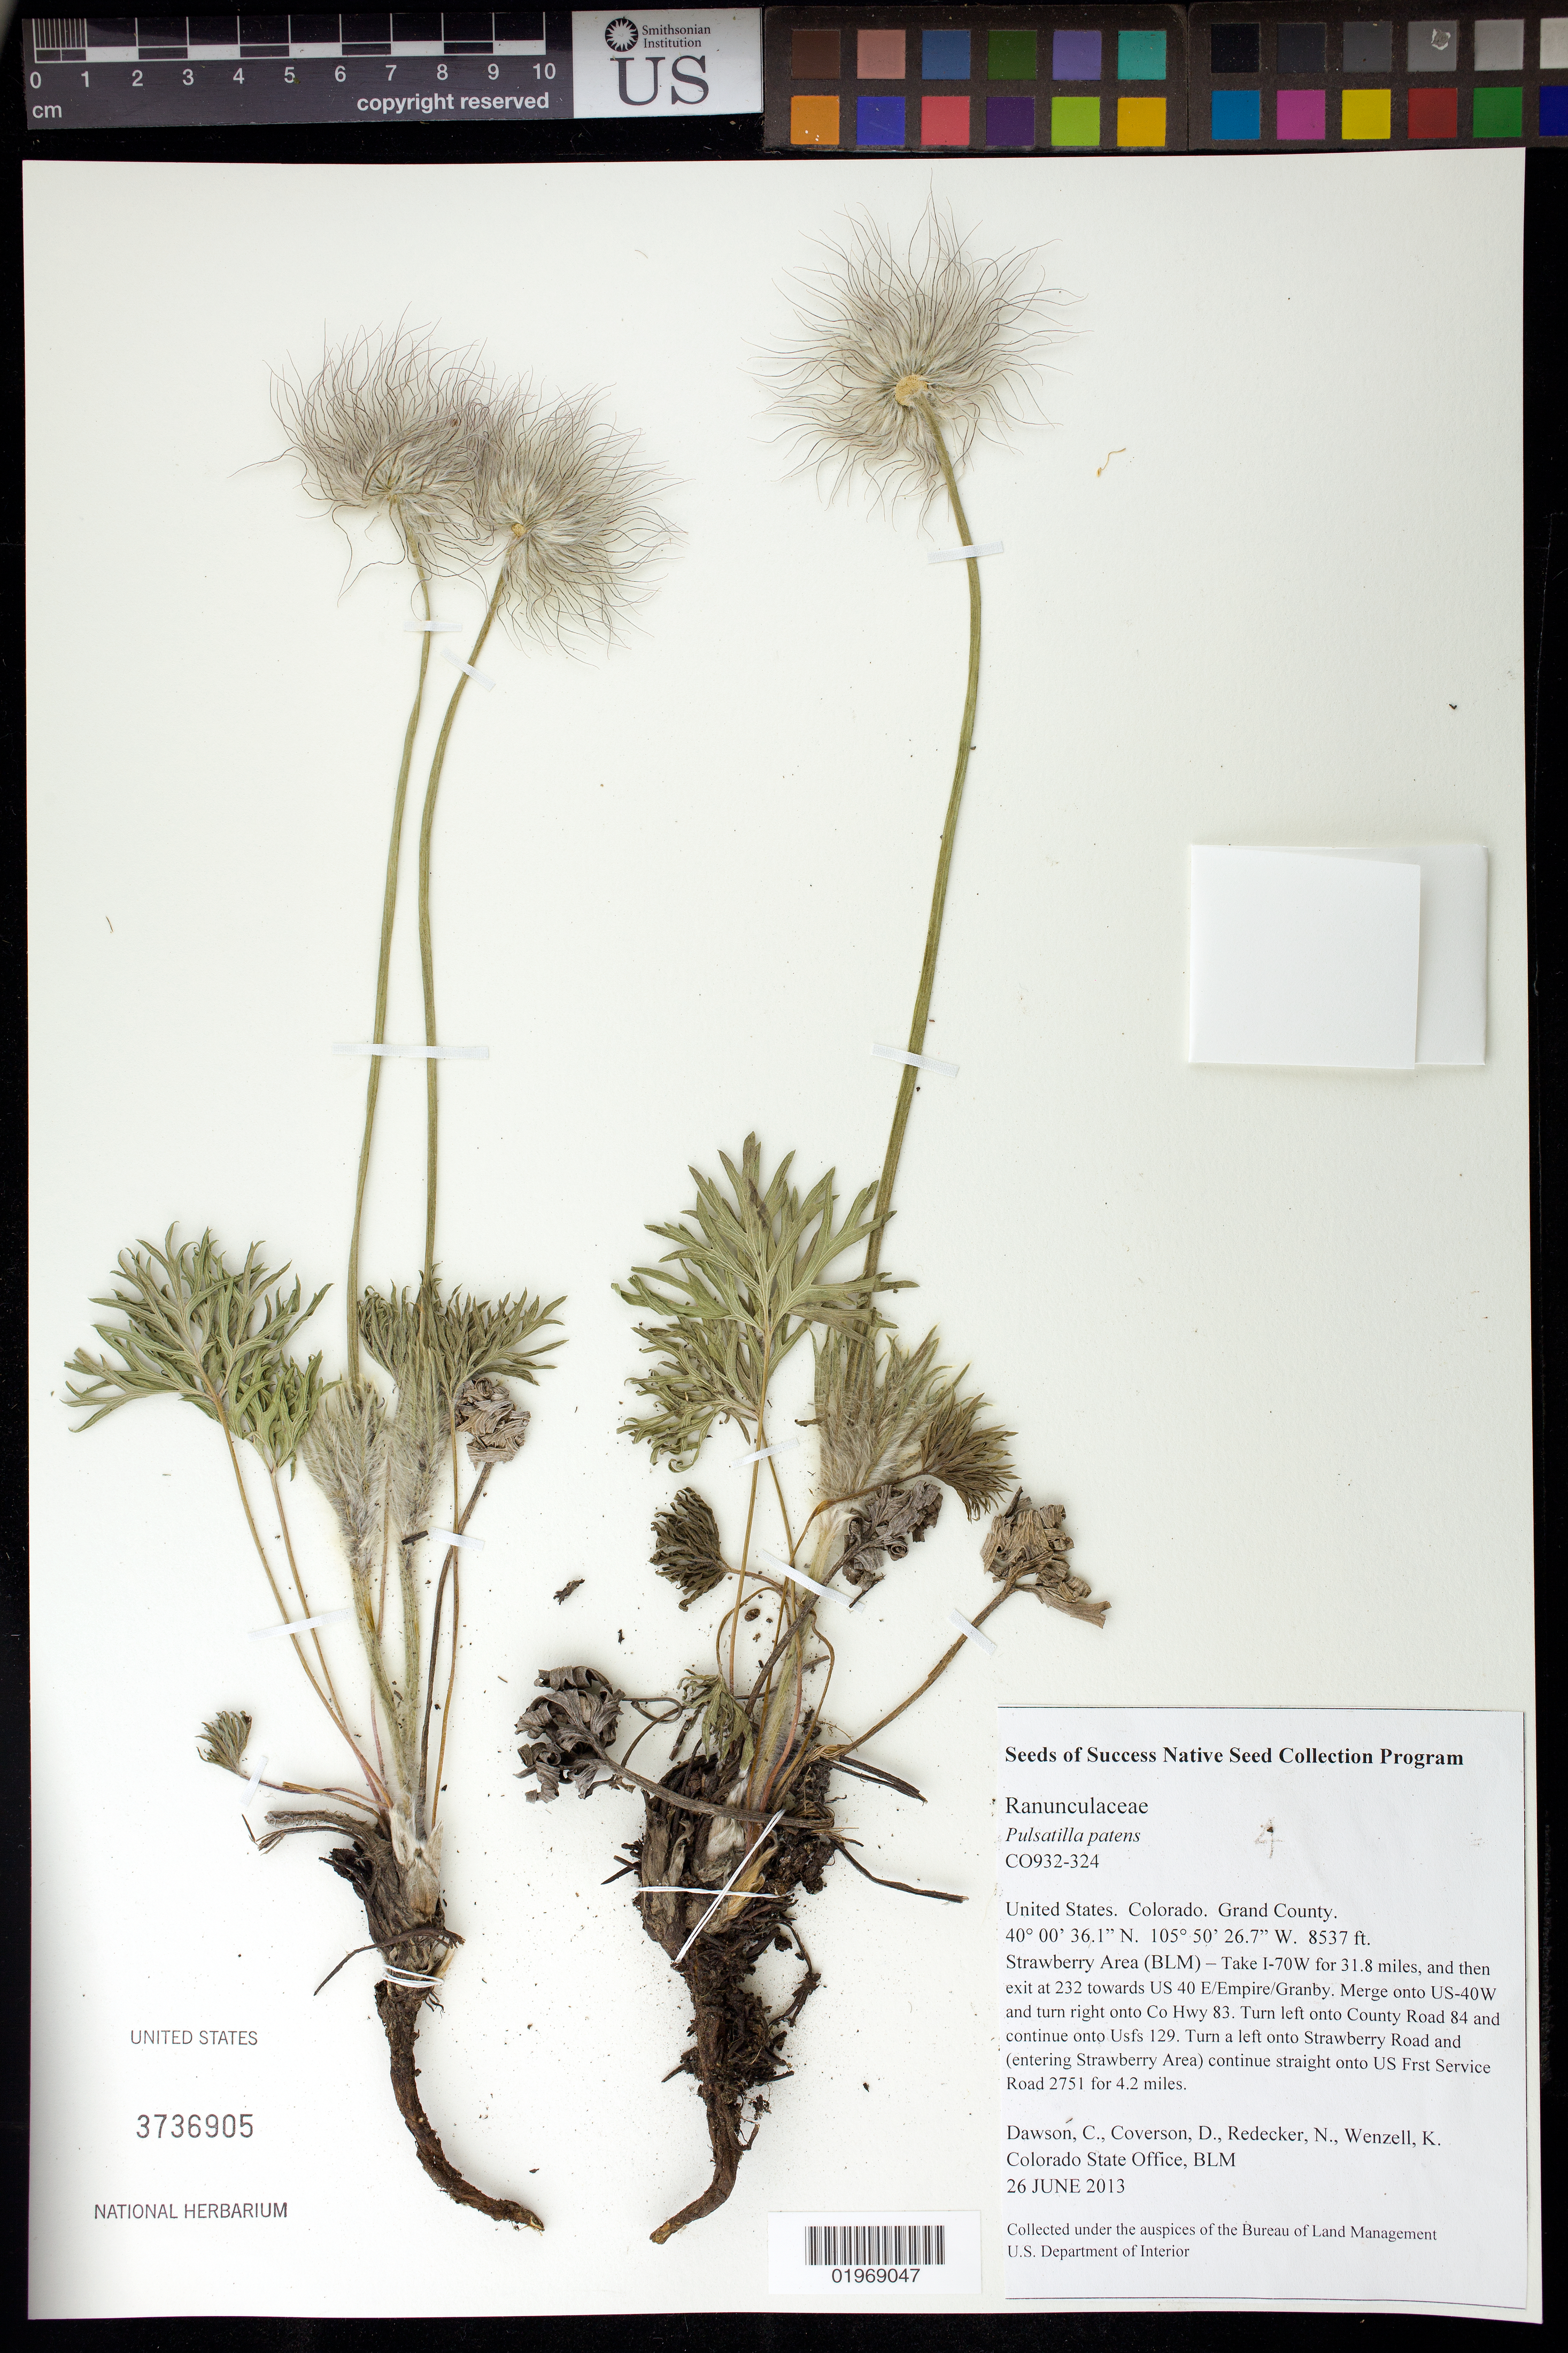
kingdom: Plantae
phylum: Tracheophyta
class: Magnoliopsida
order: Ranunculales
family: Ranunculaceae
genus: Pulsatilla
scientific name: Pulsatilla patens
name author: (L.) Mill.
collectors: C. Dawson, N. Redecker, K. Wenzell & D. Coverson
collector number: CO932-324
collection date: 2013-06-26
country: United States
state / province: Colorado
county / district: Grand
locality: Strawberry Area (BLM), 4.2 miles on US Frst Service Road 2751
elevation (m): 2602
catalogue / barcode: US 3736905